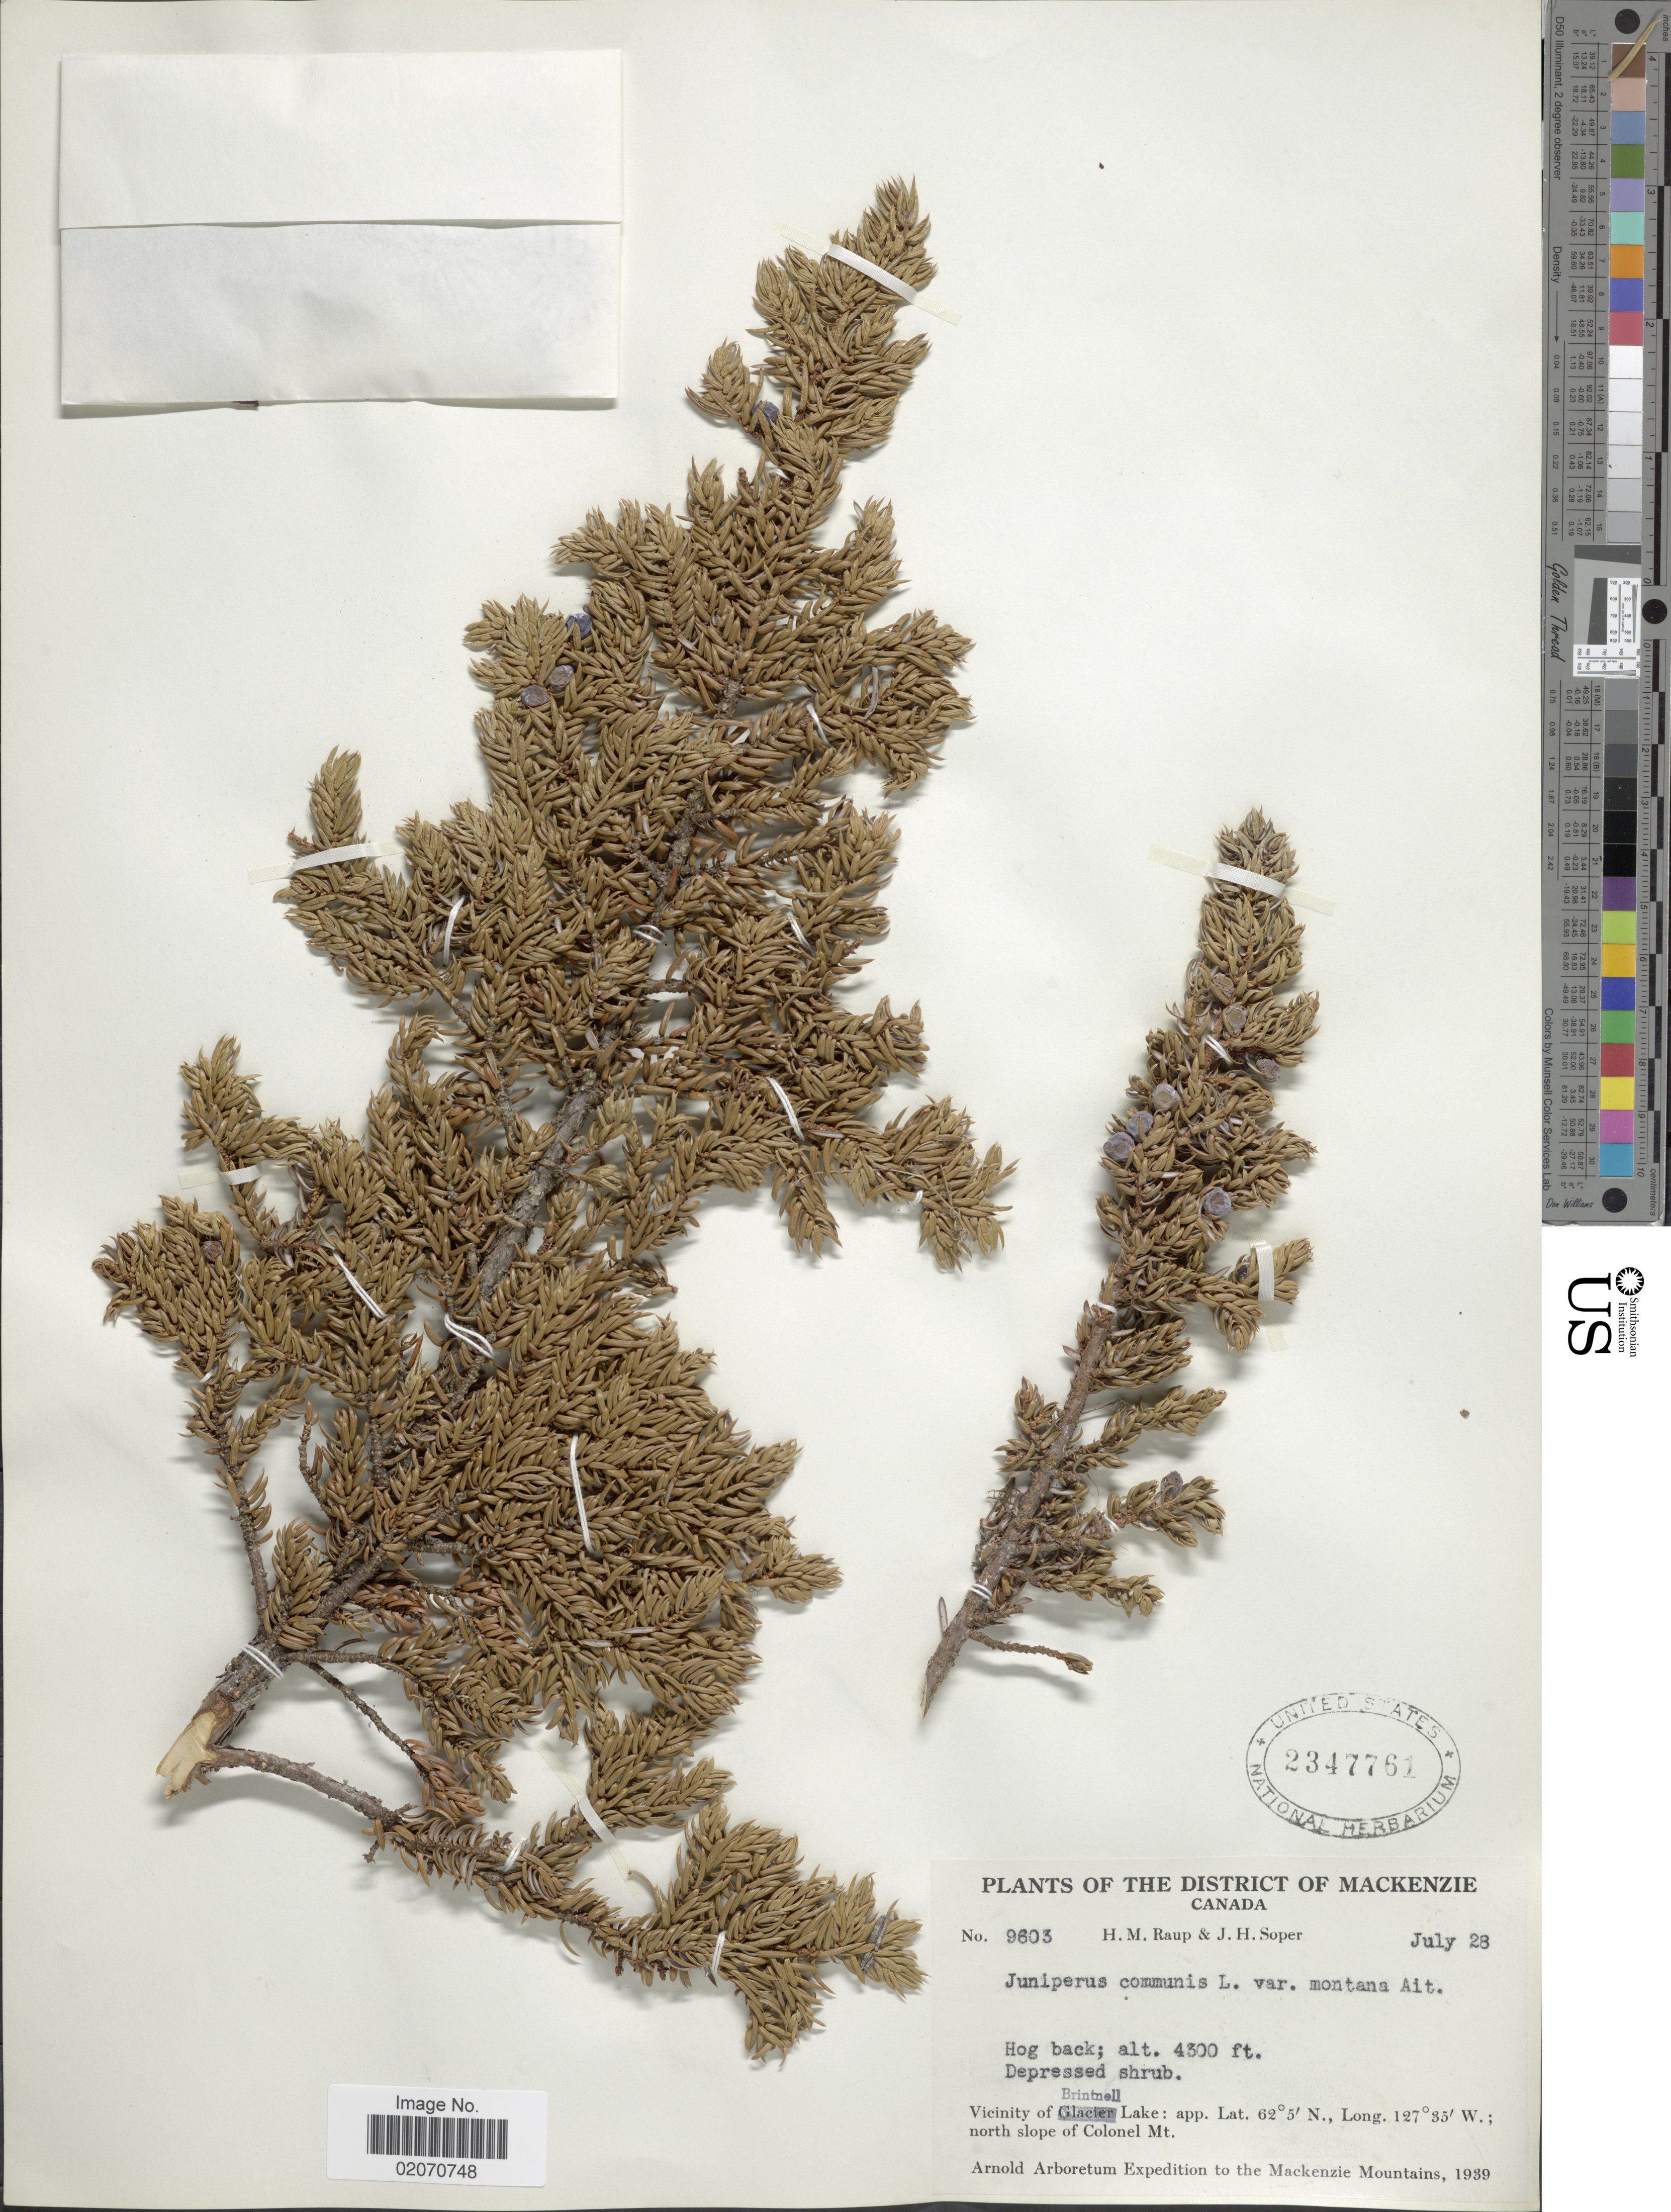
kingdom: Plantae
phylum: Tracheophyta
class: Pinopsida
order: Pinales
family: Cupressaceae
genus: Juniperus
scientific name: Juniperus communis subsp. nana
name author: (Willd.) Syme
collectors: H. Raup & J. H. Soper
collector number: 9603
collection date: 1939-07-28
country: Canada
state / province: Alberta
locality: District of Mackenzie, Vicinity of Brintnell Lake, north slope of Colonel Mt.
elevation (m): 1311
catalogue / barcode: US 2347761